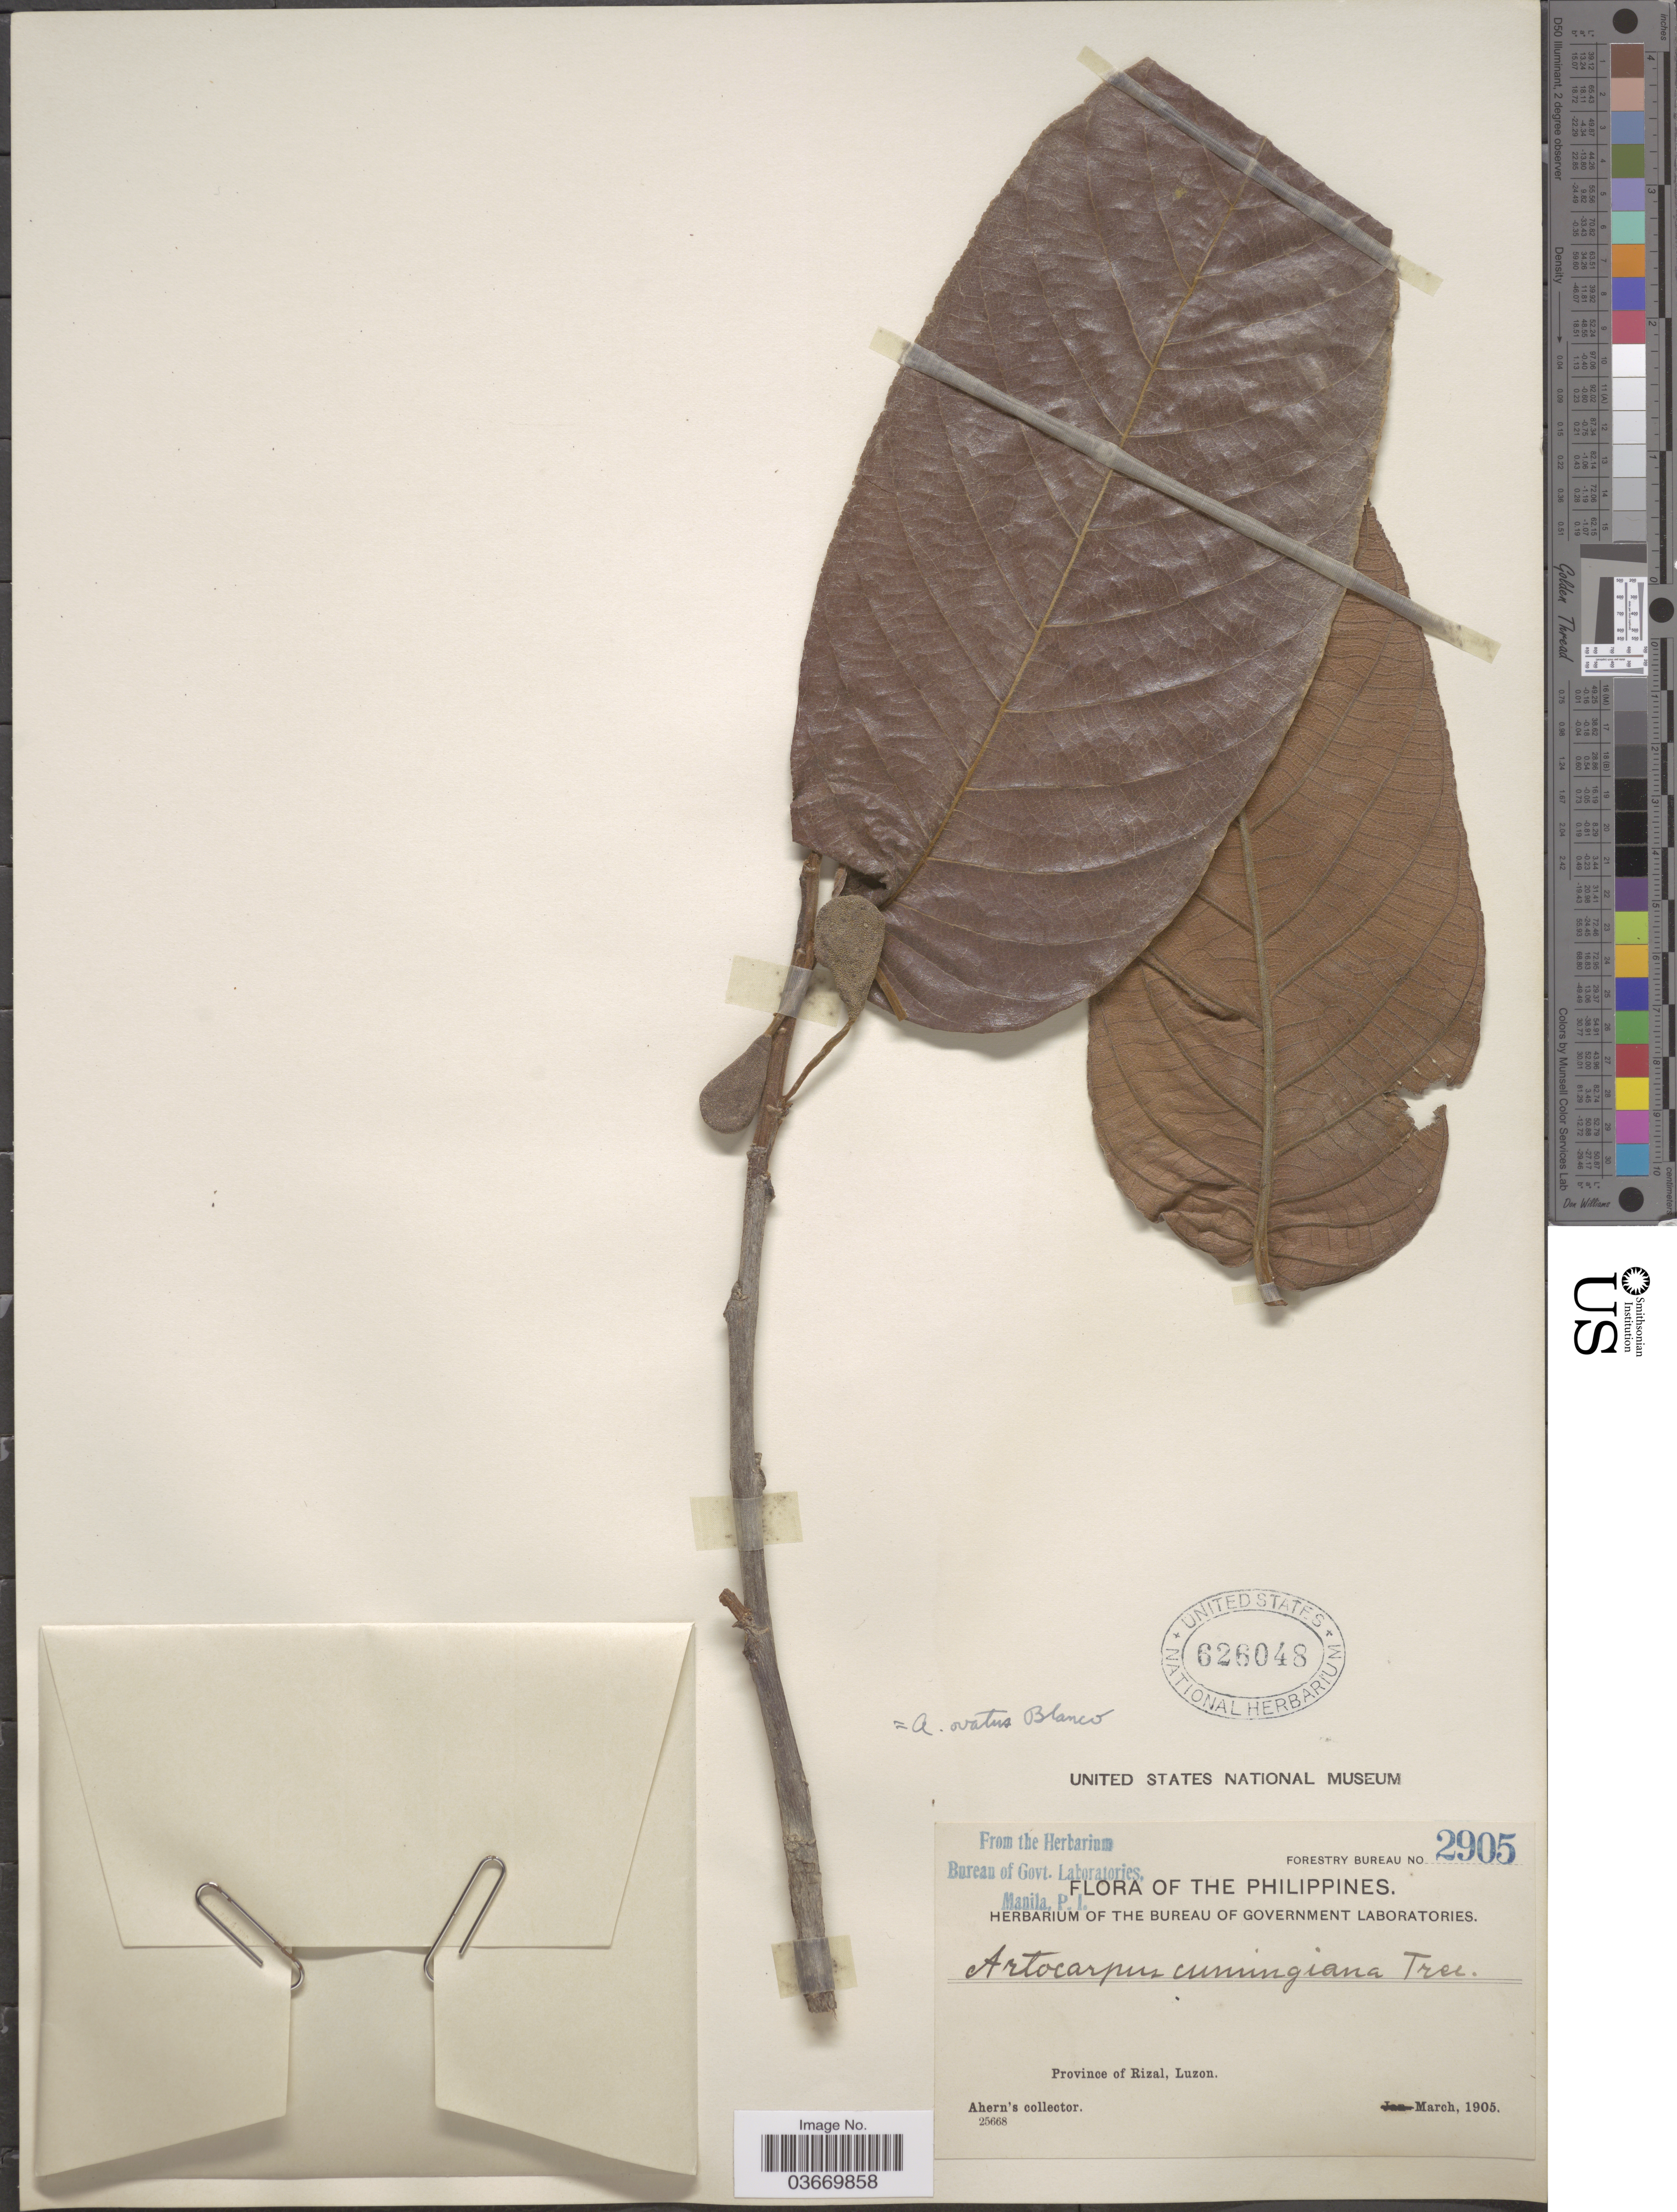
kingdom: Plantae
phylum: Tracheophyta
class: Magnoliopsida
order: Rosales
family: Moraceae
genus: Artocarpus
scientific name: Artocarpus ovatus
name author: Blanco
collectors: Ahern's collector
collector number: Forestry Bureau 2905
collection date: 1905-03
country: Philippines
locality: Province of Rizal, Luzon.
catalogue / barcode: US 626048